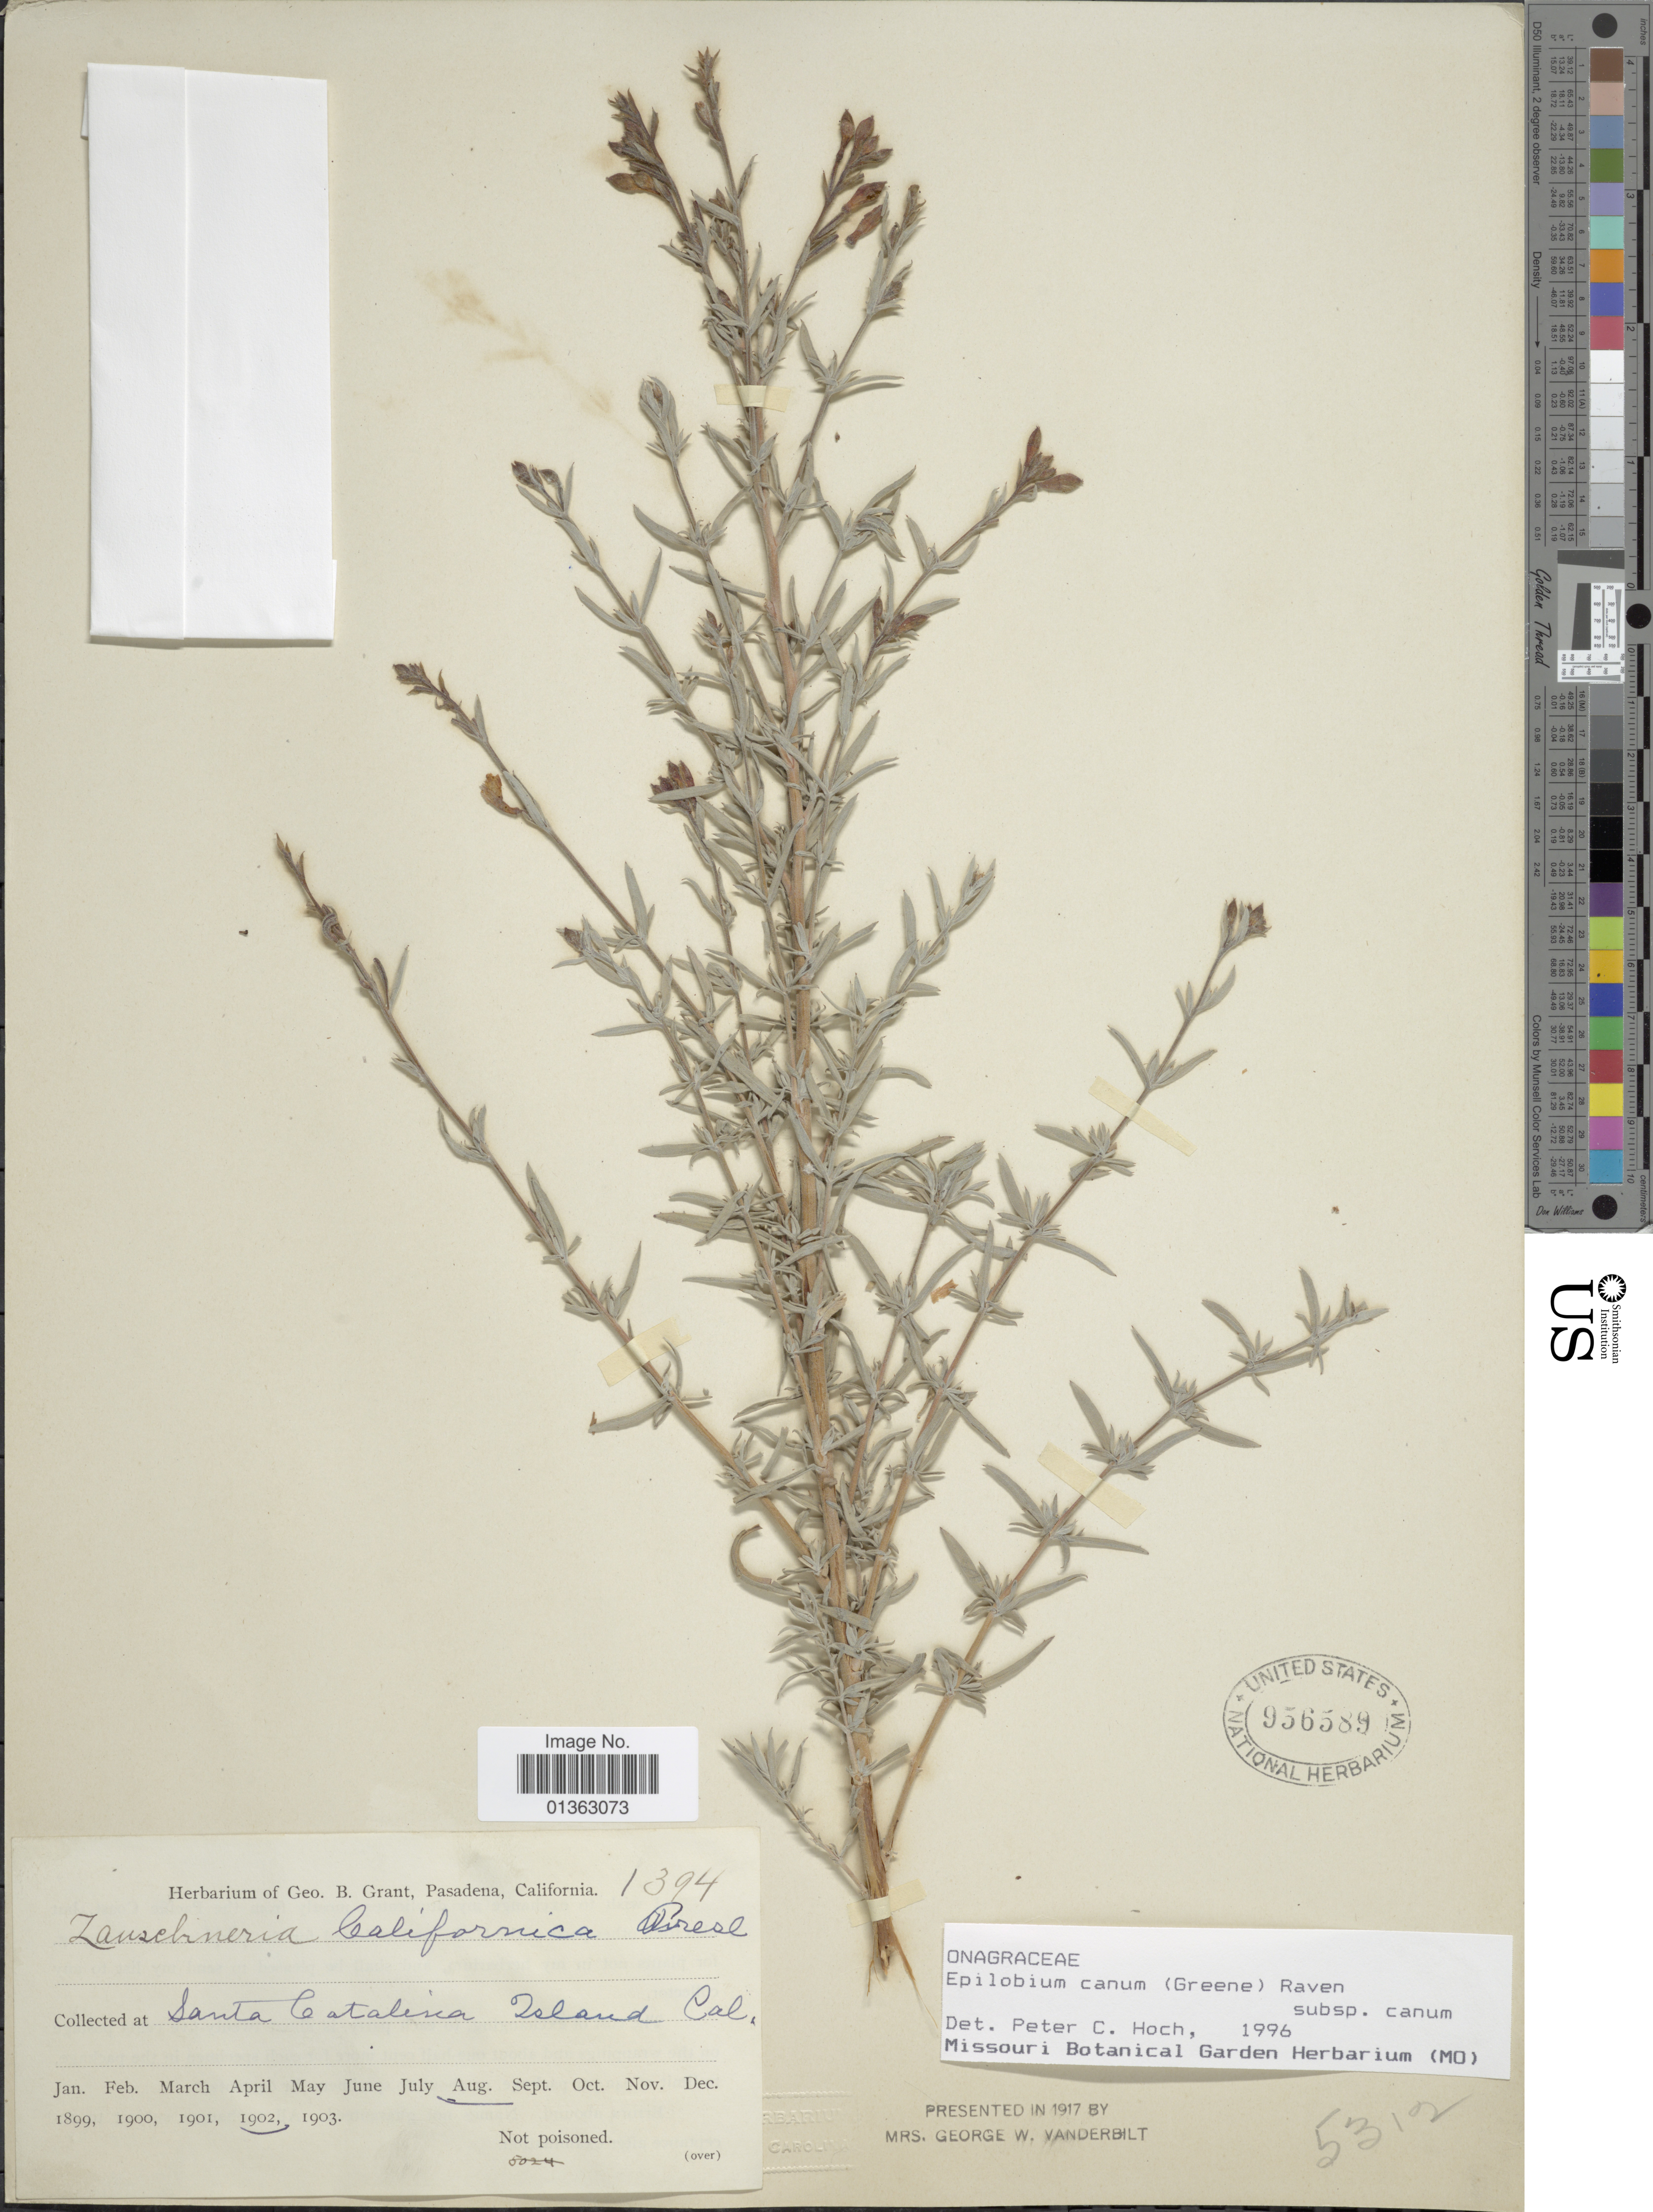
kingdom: Plantae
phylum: Tracheophyta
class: Magnoliopsida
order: Myrtales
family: Onagraceae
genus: Epilobium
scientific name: Epilobium canum subsp. canum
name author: (Greene) P.H. Raven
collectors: ex herb. G. B. Grant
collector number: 1394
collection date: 1902-08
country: United States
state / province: California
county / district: Los Angeles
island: Santa Catalina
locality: Santa Catalina Island.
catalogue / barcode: US 956589